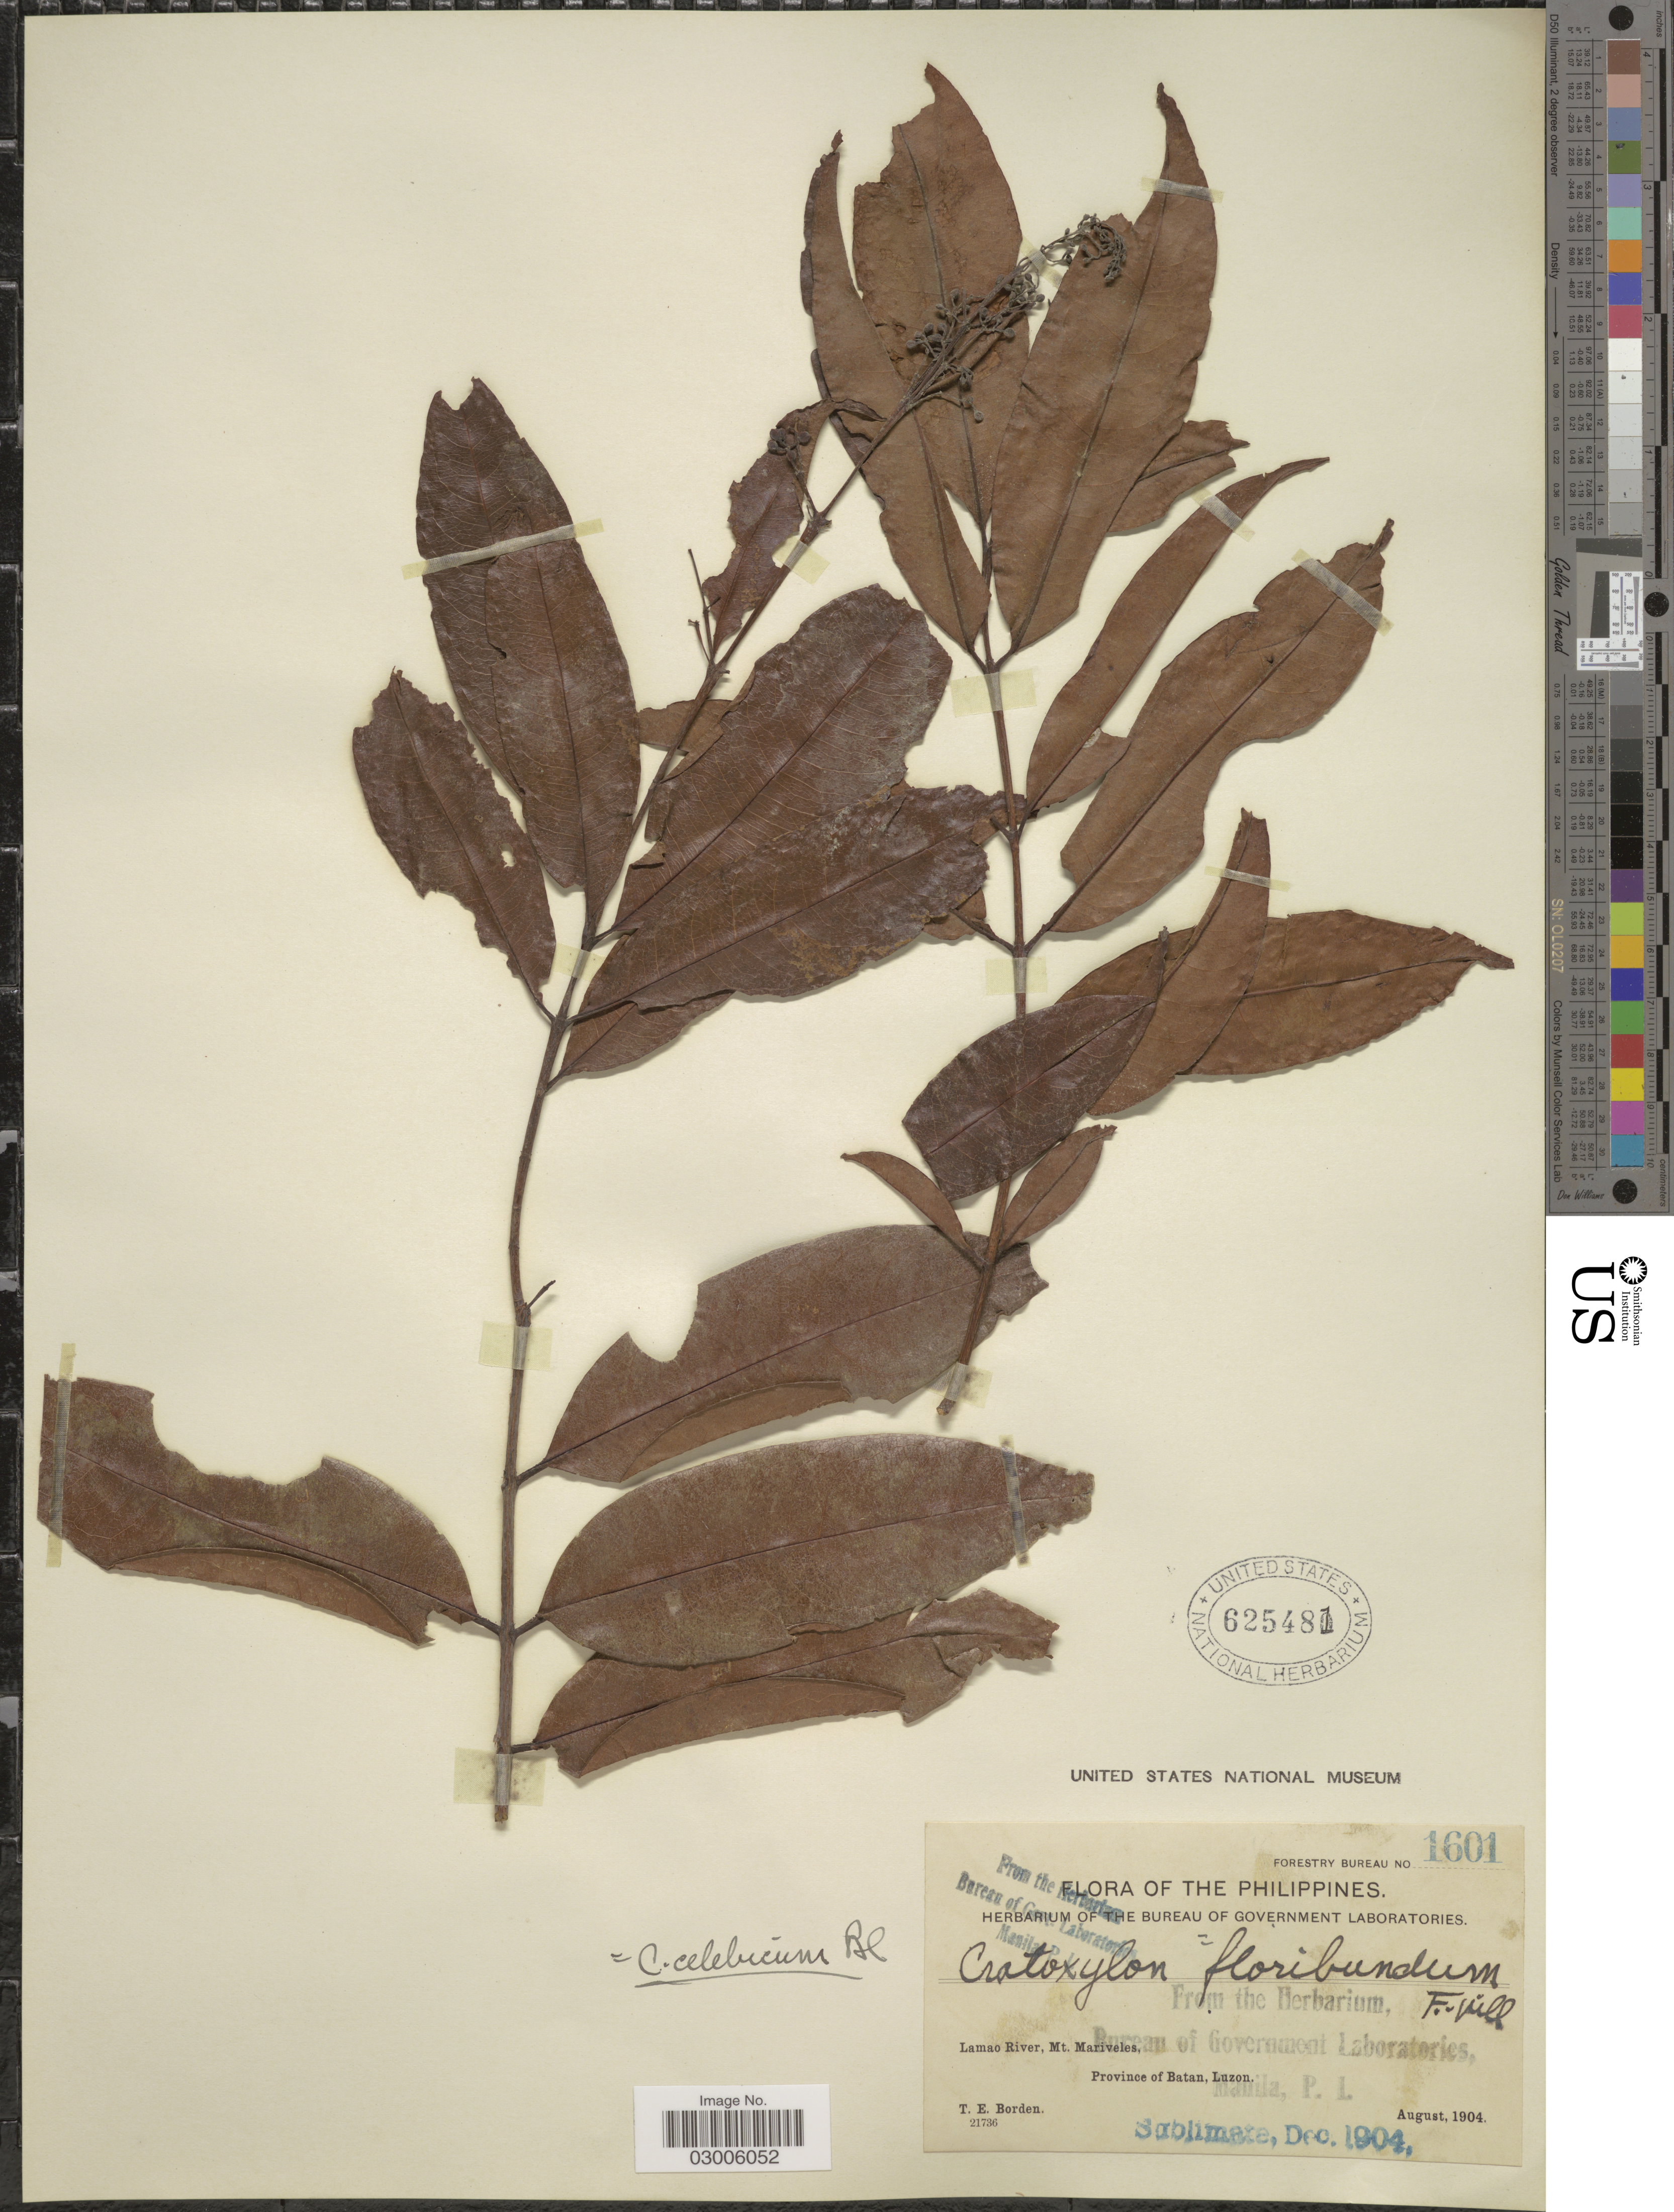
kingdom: Plantae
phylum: Tracheophyta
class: Magnoliopsida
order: Malpighiales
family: Hypericaceae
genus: Cratoxylum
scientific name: Cratoxylum celebicum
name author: Blume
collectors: T. E. Borden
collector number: Forestry Bureau 1601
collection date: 1904-08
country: Philippines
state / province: Cagayan Valley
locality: Lamao River, Mt. Mariveles. Province of Batan, Luzon.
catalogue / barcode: US 625481